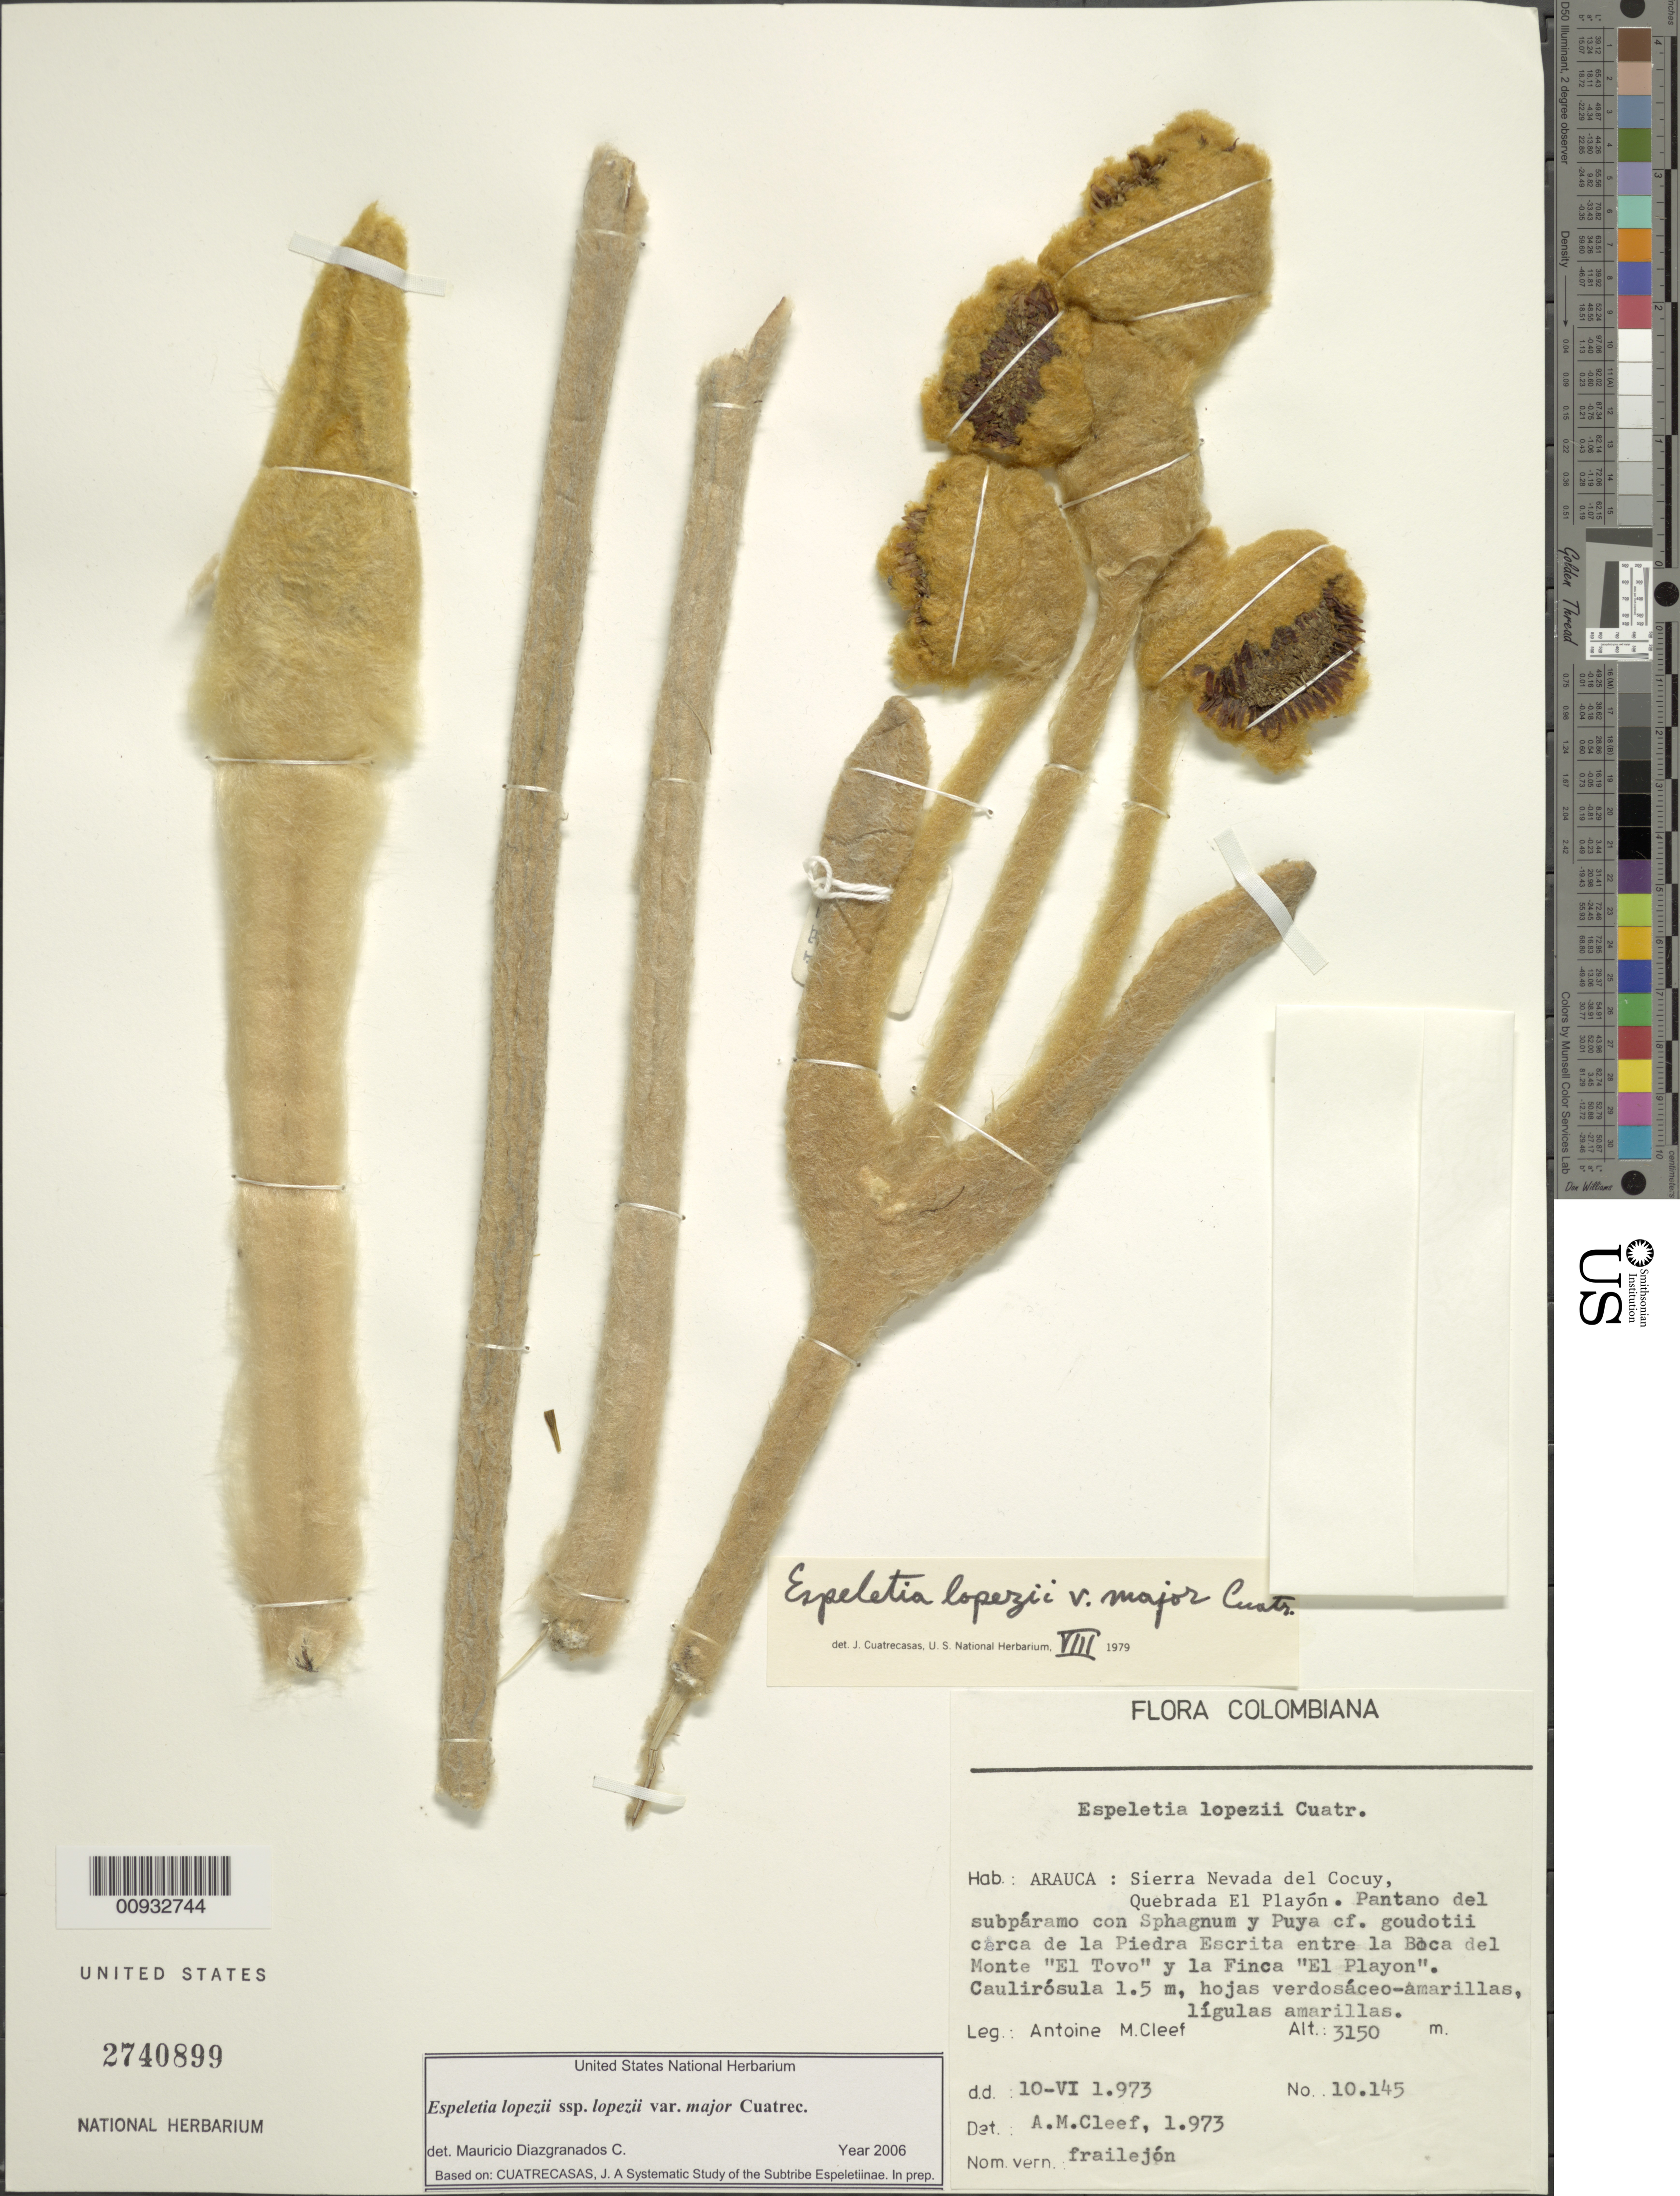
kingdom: Plantae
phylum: Tracheophyta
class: Magnoliopsida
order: Asterales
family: Asteraceae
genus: Espeletia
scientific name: Espeletia lopezii var. major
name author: Cuatrec.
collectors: A. M. Cleef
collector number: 10145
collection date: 1973-06-10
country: Colombia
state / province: Arauca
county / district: Arauca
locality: Sierra Nevada del Cocuy, Quebrada El Playón, cerca de la Piedra Escrita entre la Boca del Monte "El Tovo" y la Finca "El Playón".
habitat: Pantano del subpáramo con Sphagnum y Puya cf. goudotii.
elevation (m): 3150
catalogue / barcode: US 2740899